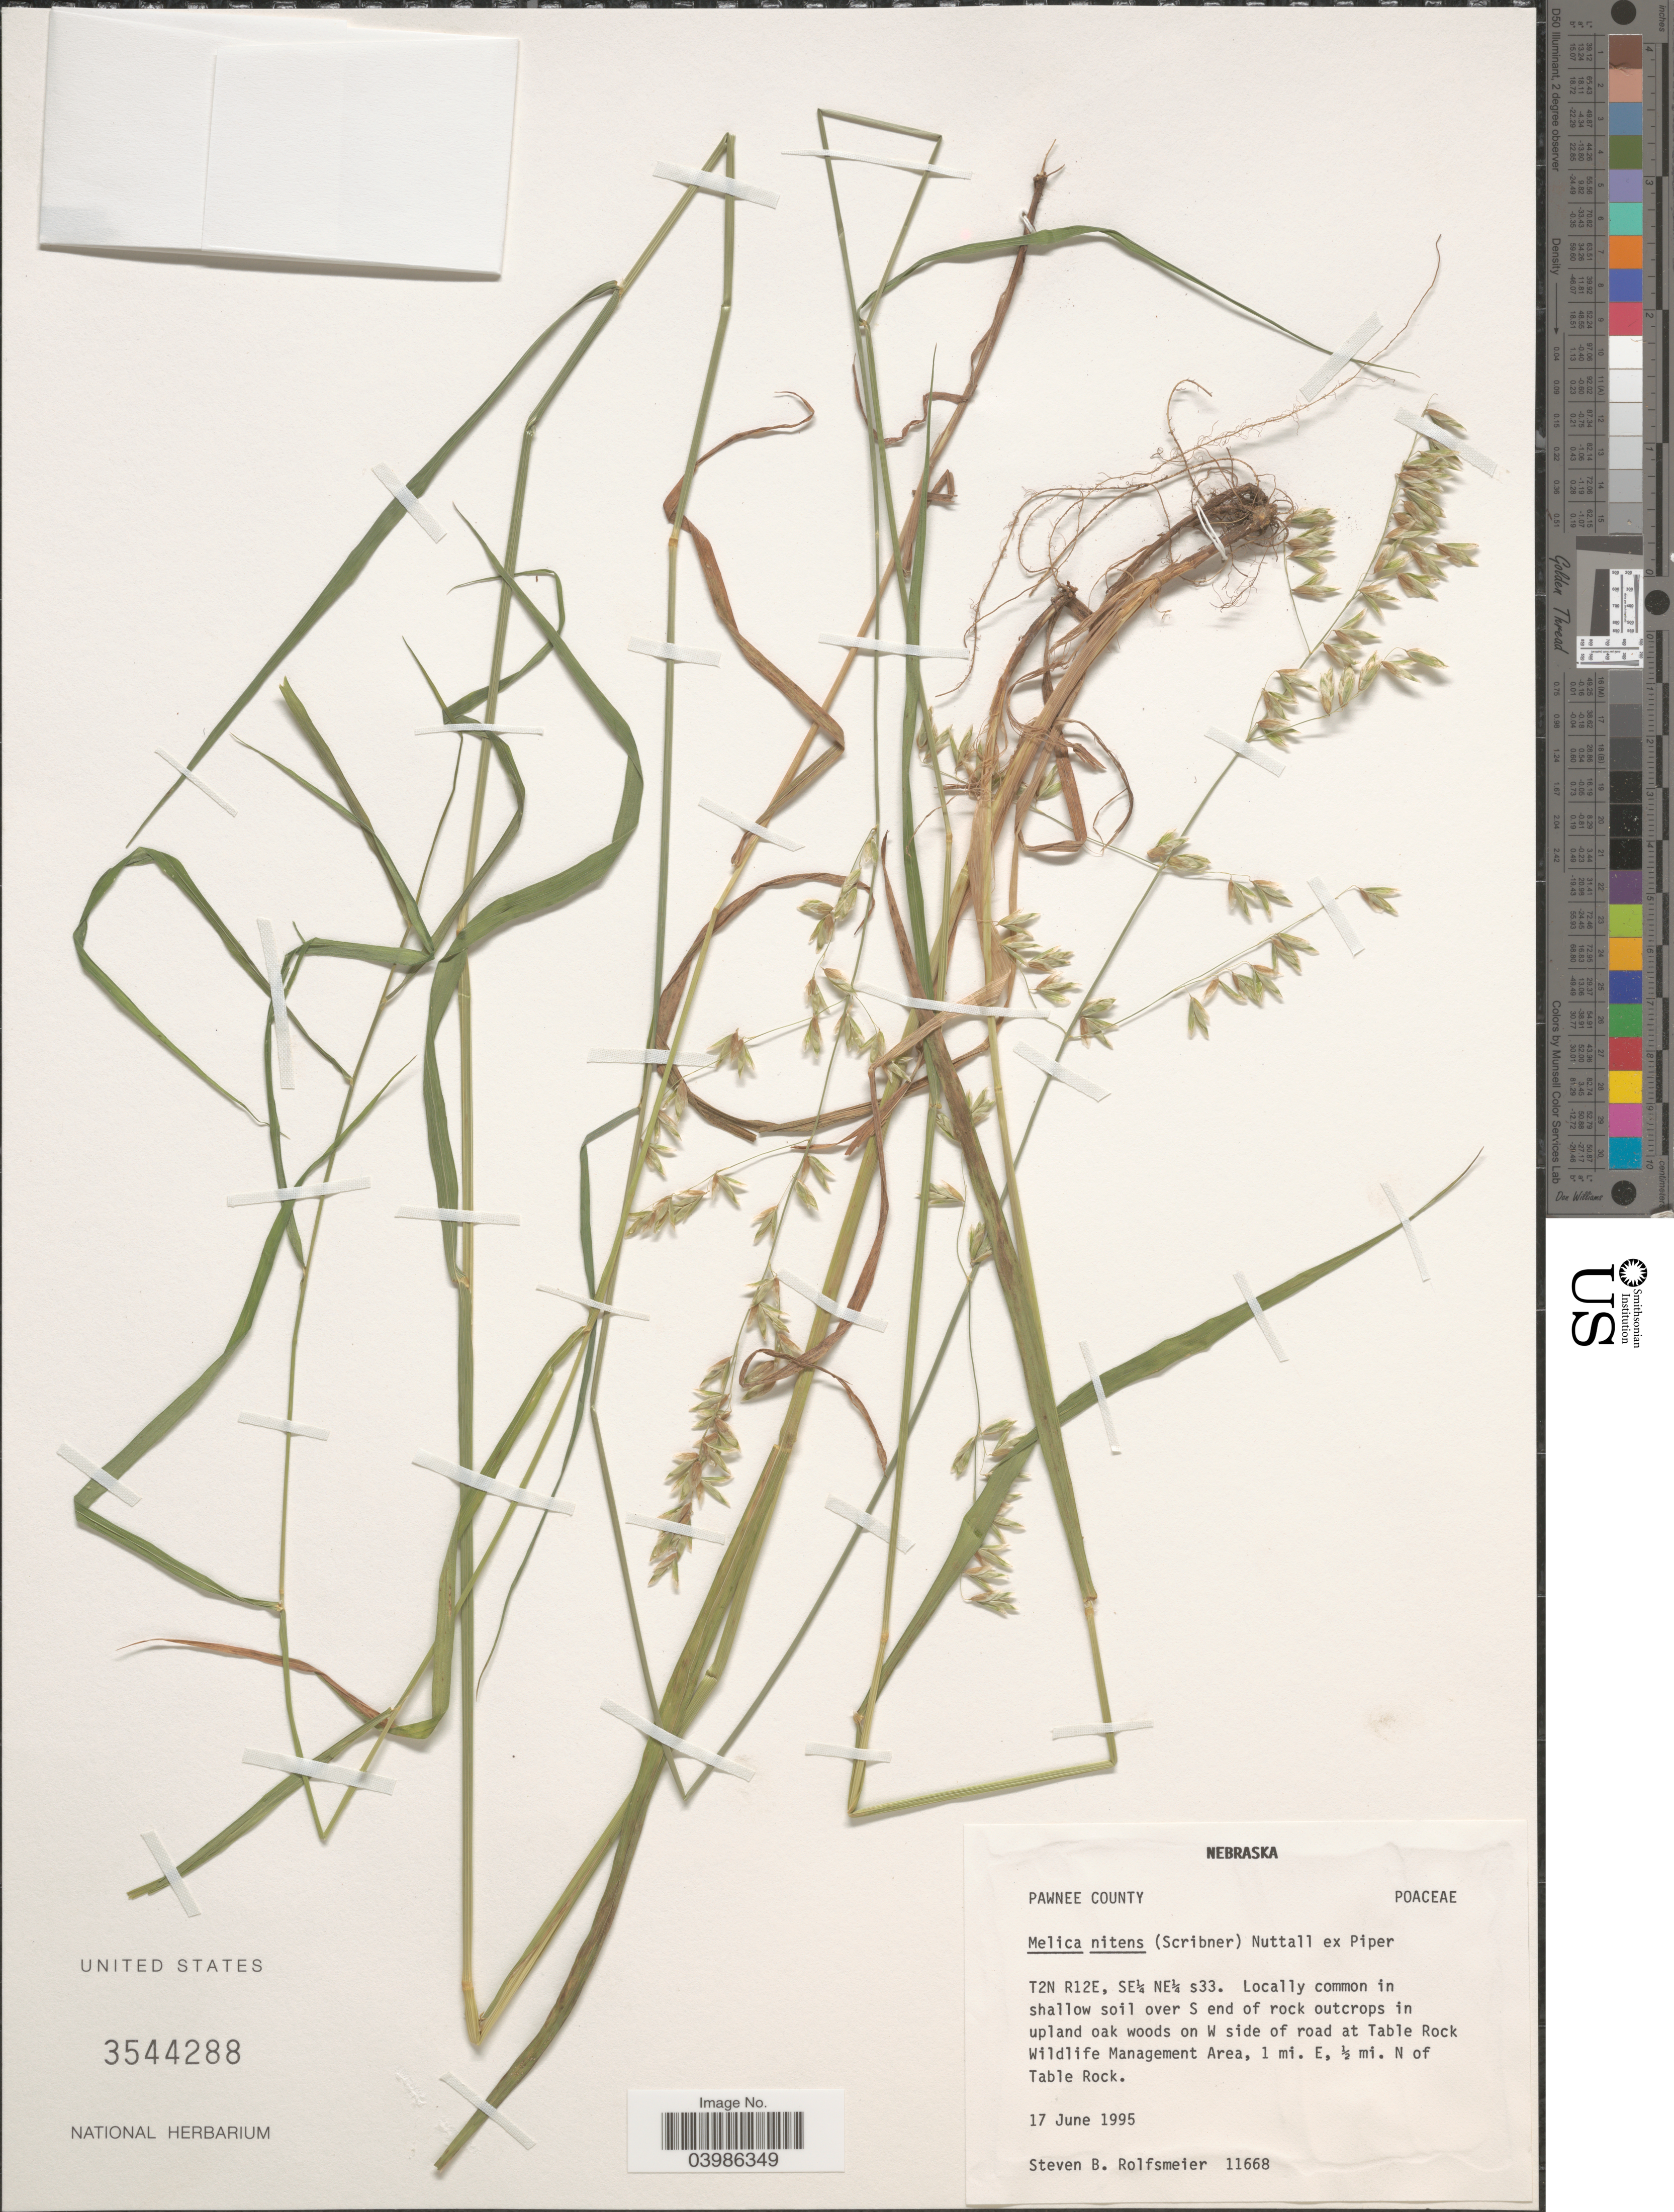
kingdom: Plantae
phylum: Tracheophyta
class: Liliopsida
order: Poales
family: Poaceae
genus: Melica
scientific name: Melica nitens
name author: (Scribn.) Nutt. ex Piper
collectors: S. Rolfsmeier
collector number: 11668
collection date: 1995-06-17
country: United States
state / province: Nebraska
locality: Pawnee County. T2N R12E, SE¼ NE¼ s33. Locally common in shallow soil over S end of rock outcrops in upland oak woods on W side of road at Table Rock Wildlife Management Area, 1 mi. E, ½ mi. N of Table Rock.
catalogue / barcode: US 3544288